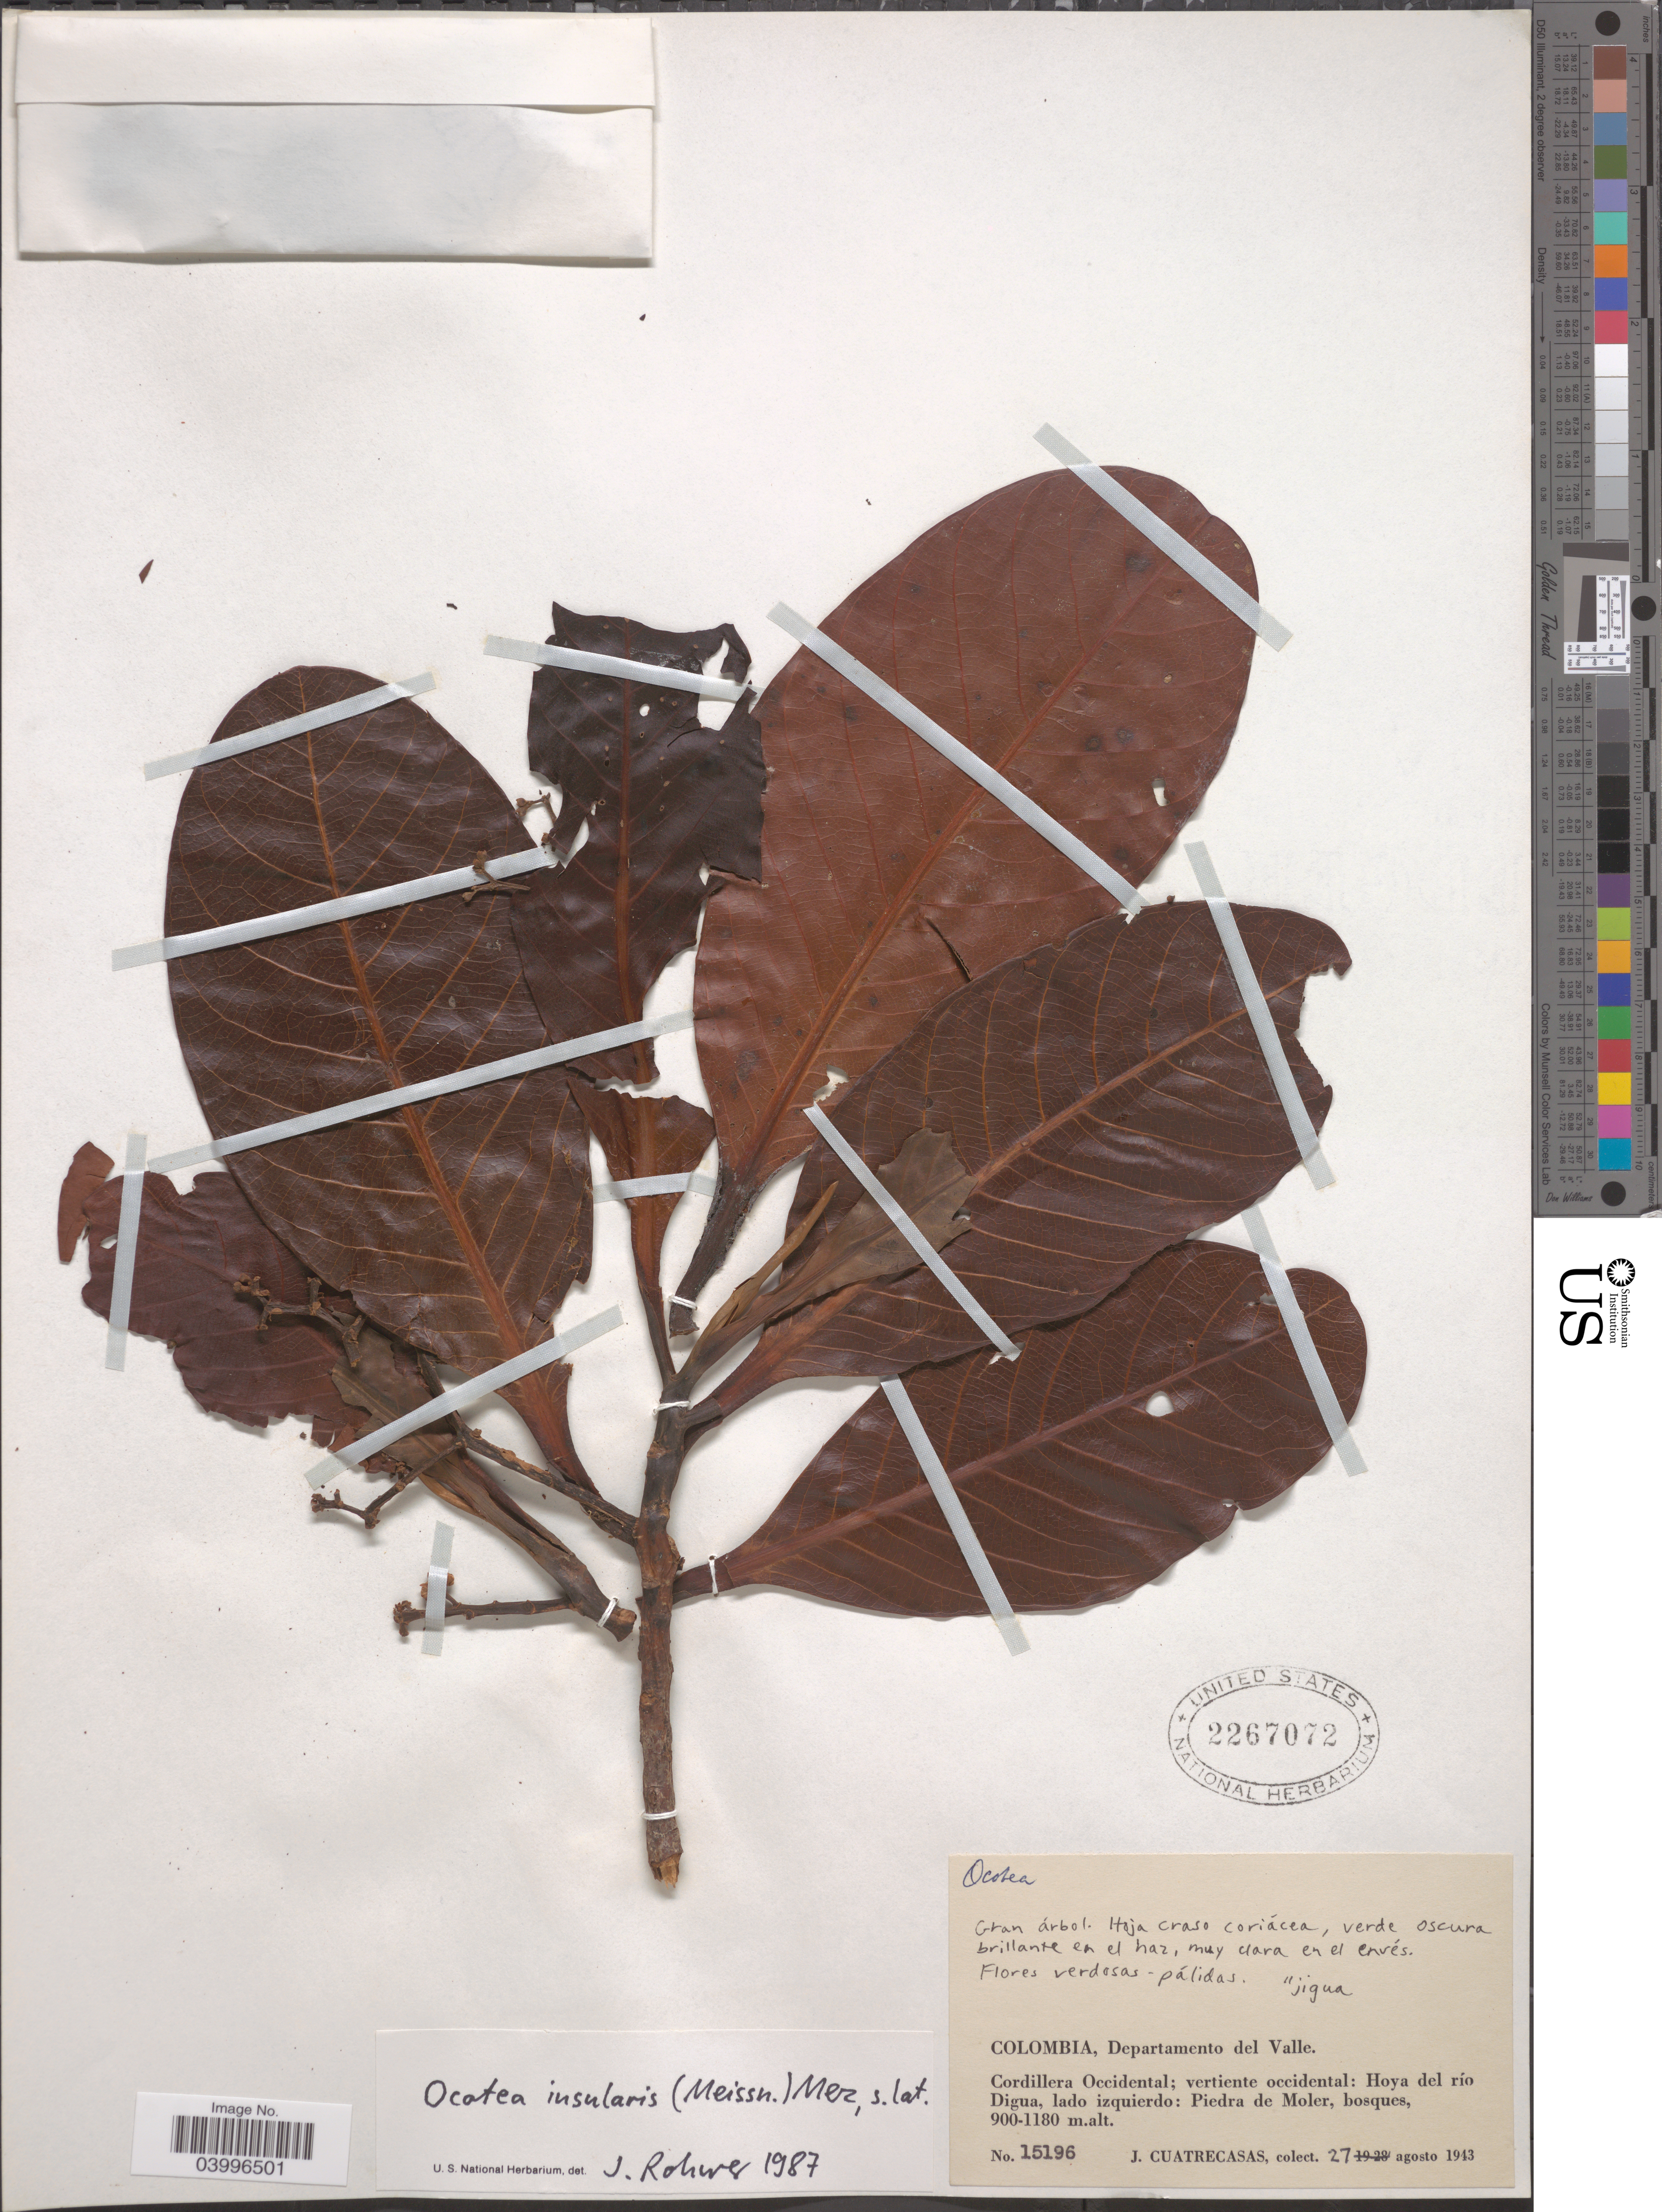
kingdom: Plantae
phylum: Tracheophyta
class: Magnoliopsida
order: Laurales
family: Lauraceae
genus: Ocotea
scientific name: Ocotea insularis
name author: (Meisn.) Mez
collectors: J. Cuatrecasas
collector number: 15196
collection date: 1943-08-27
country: Colombia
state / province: Valle del Cauca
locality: Departamento del Valle. Cordillera Occidental; vertiente occidental: Hoya del río Digua, lado izquierdo: Piedra de Moler.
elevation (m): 900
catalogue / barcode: US 2267072